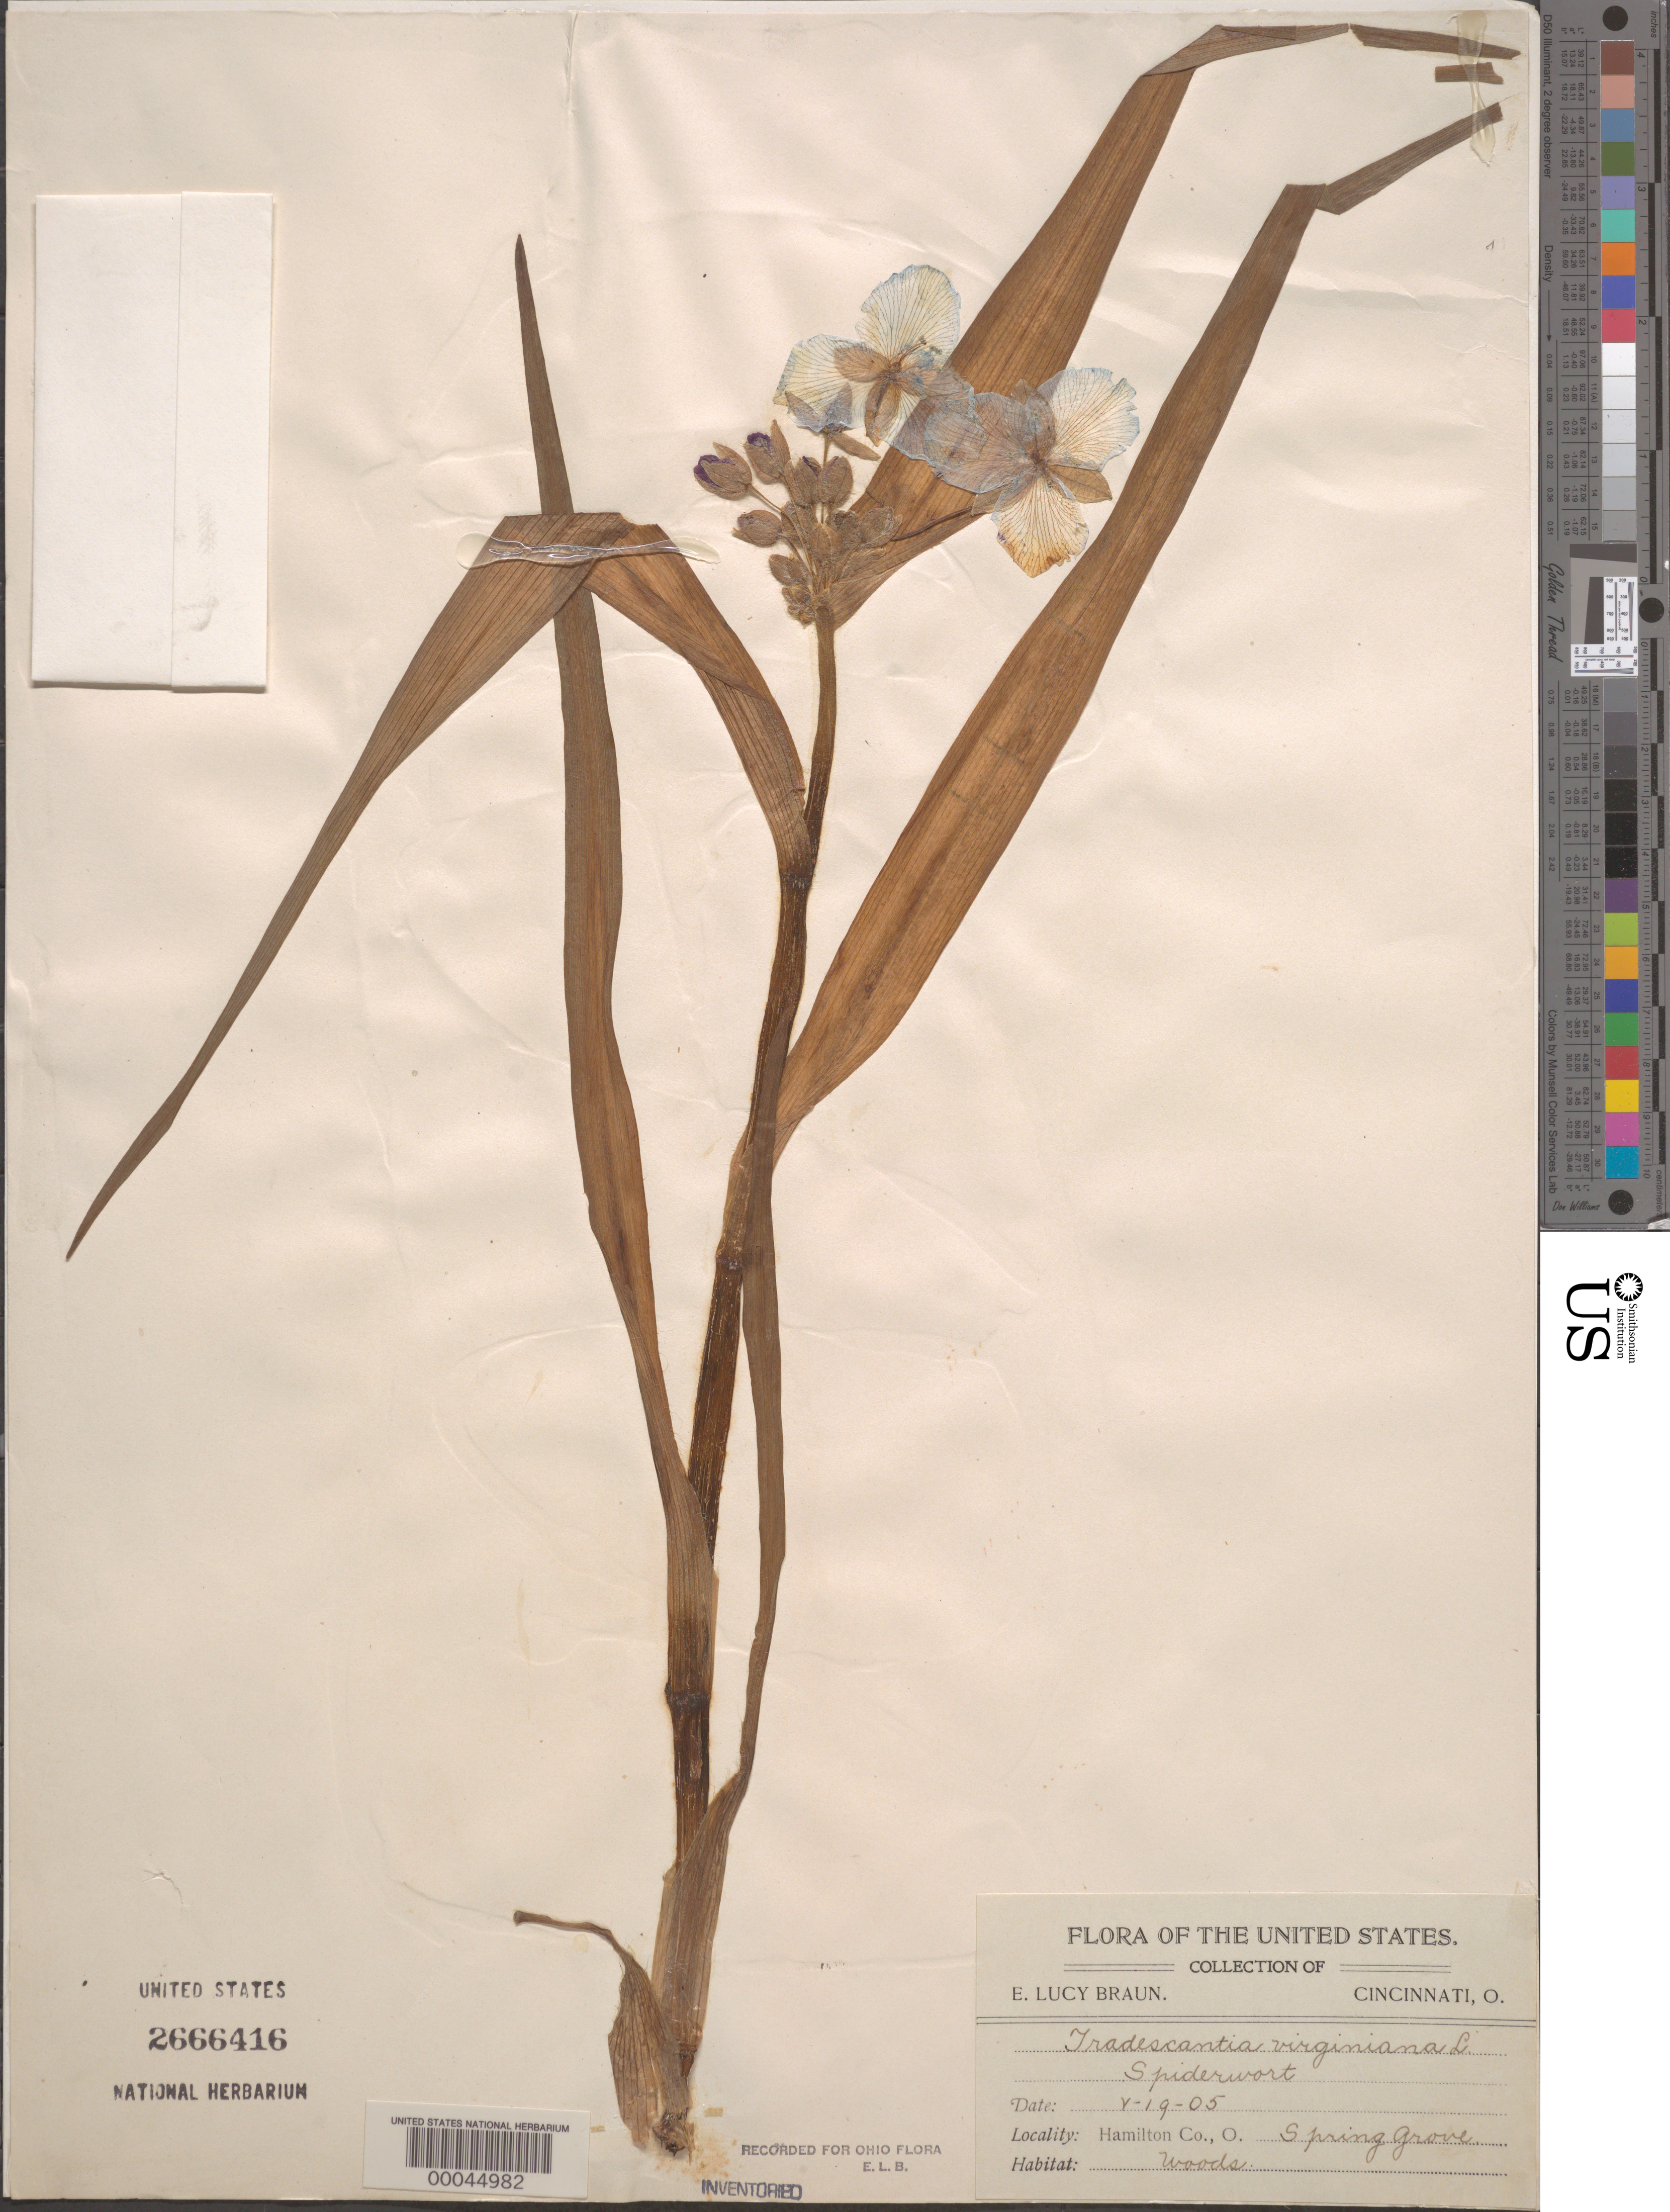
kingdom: Plantae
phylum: Tracheophyta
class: Liliopsida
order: Commelinales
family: Commelinaceae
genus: Tradescantia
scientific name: Tradescantia virginiana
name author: L.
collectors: E. L. Braun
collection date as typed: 19 May 1905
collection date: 1905-05-19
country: United States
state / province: Ohio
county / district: Hamilton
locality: Spring grove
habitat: Woods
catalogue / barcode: US 2666416